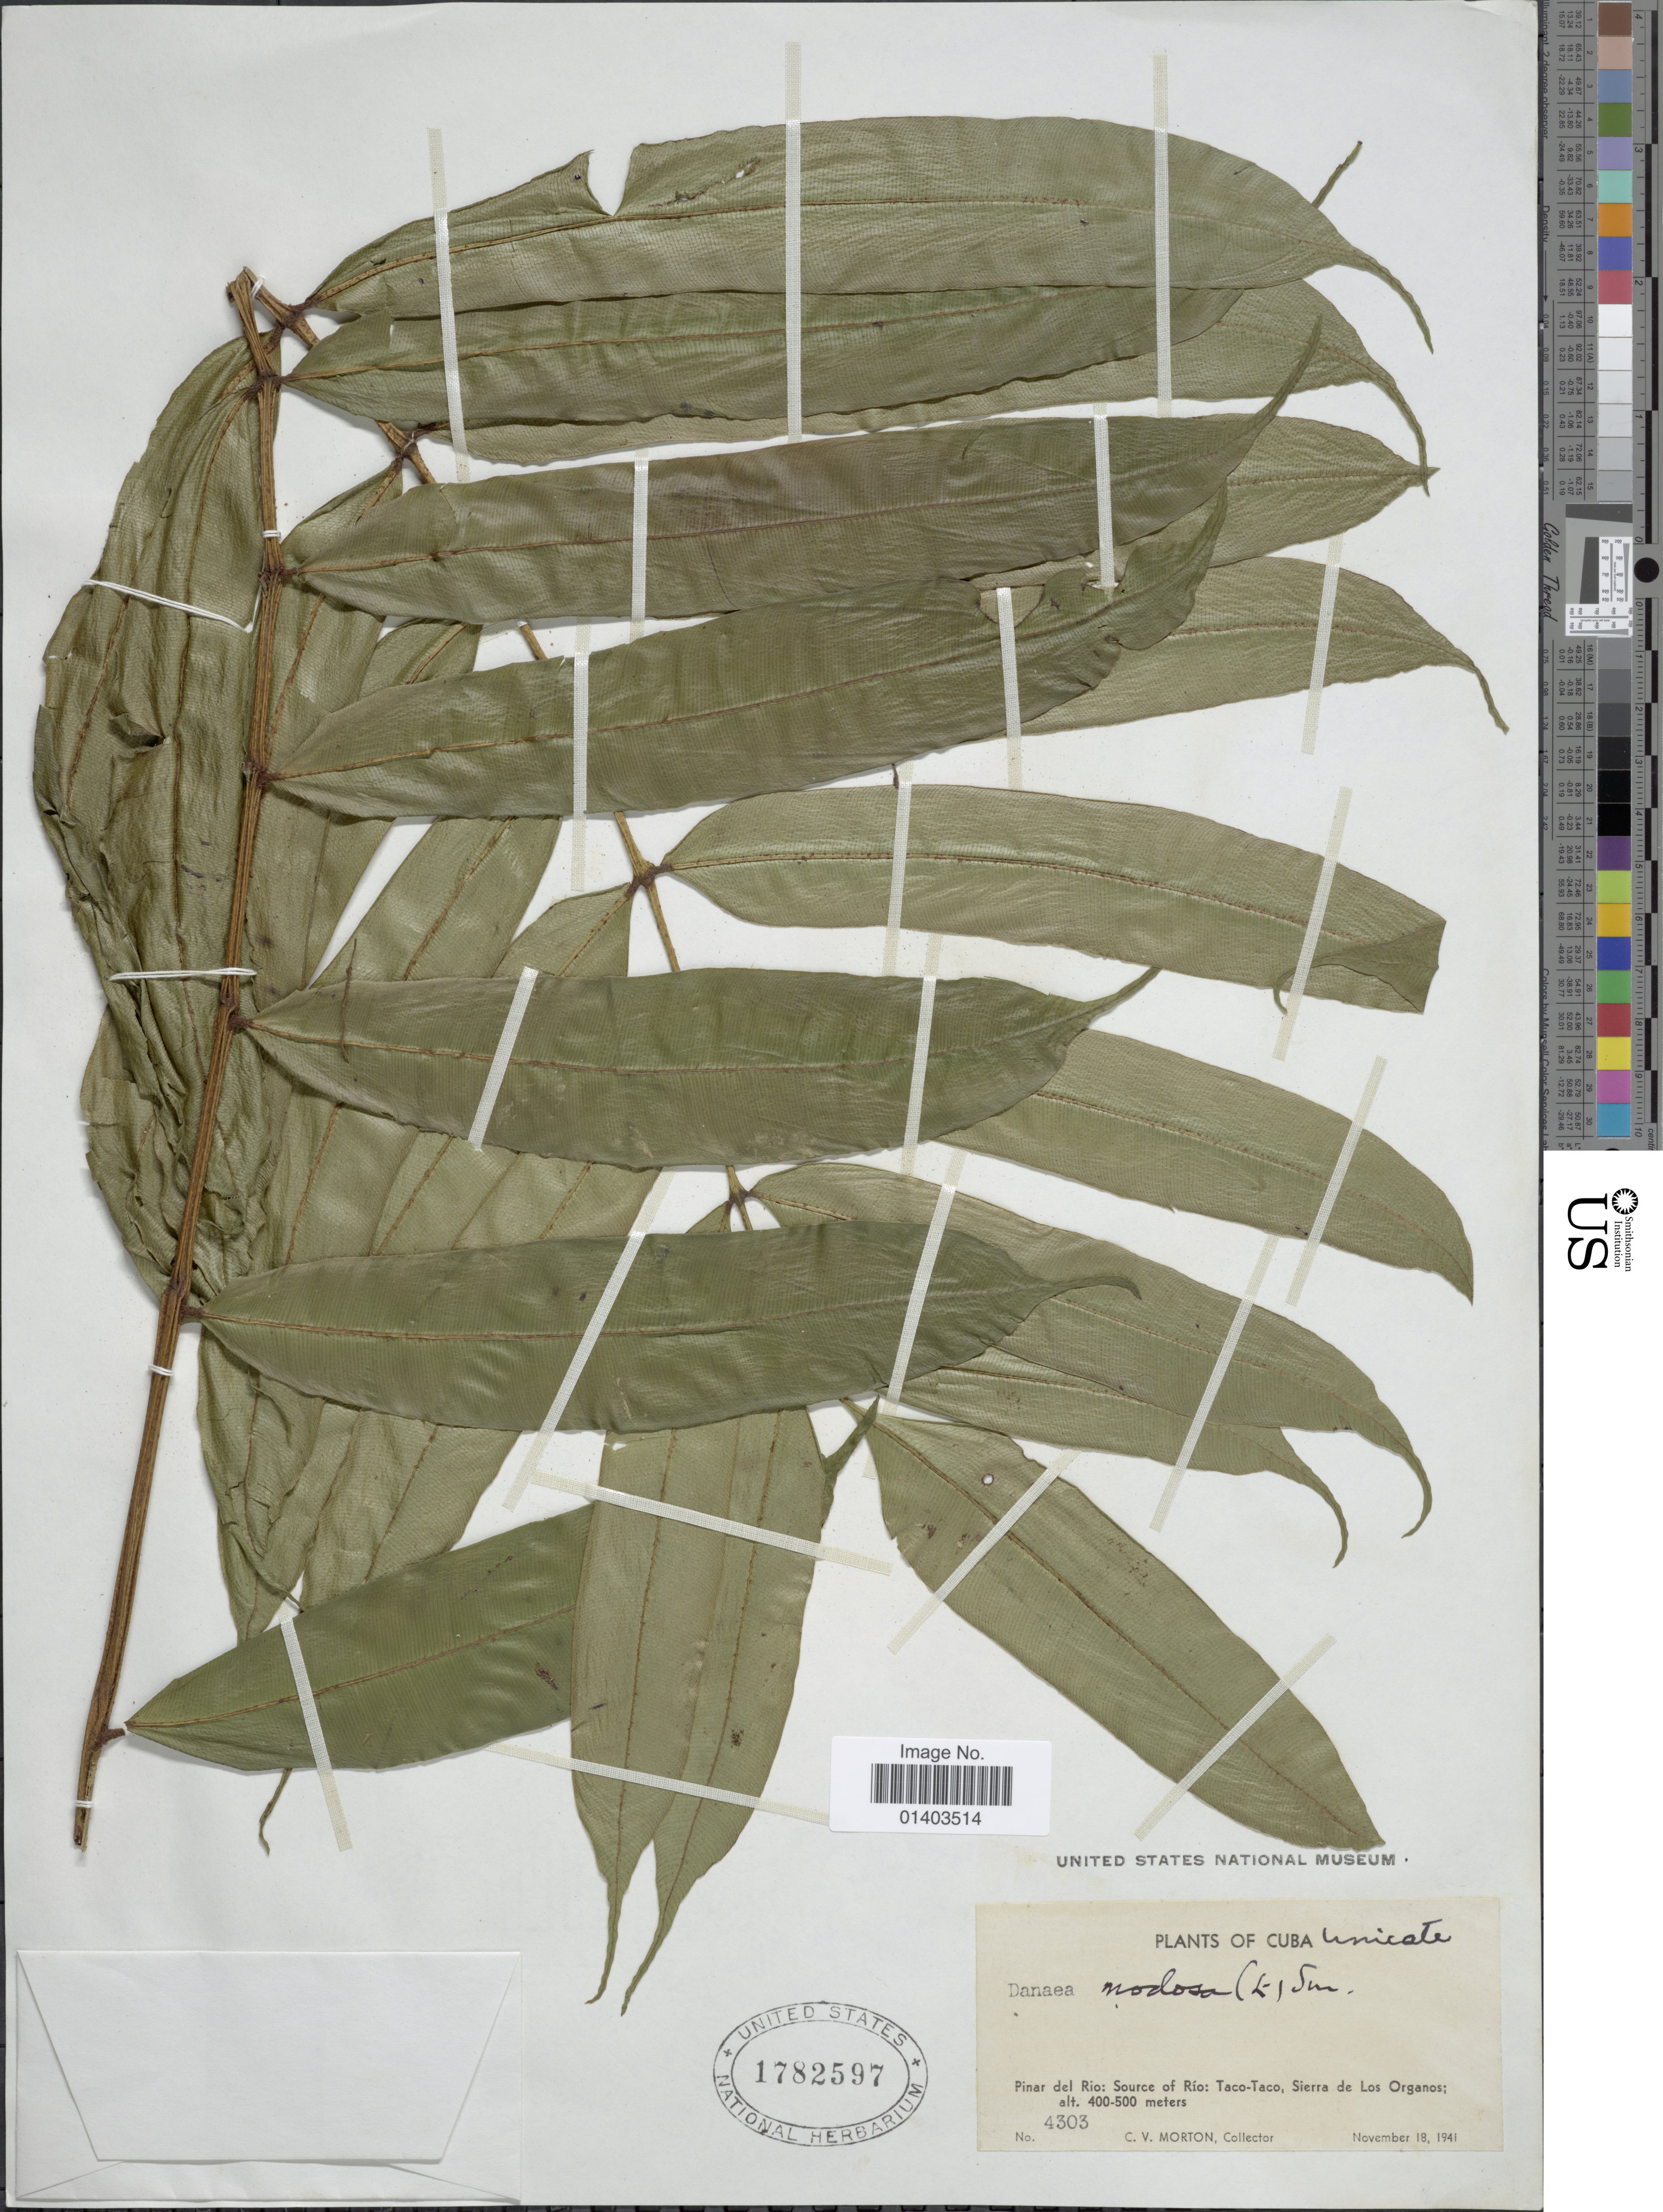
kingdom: Plantae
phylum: Tracheophyta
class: Polypodiopsida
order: Marattiales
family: Marattiaceae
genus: Danaea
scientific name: Danaea nodosa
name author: (L.) Sm.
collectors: C. V. Morton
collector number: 4303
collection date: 1941-11-18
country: Cuba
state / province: Pinar del Río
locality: Source of Río: Taco-Taco,Sierra de Los Arganos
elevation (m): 400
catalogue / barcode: US 1782597